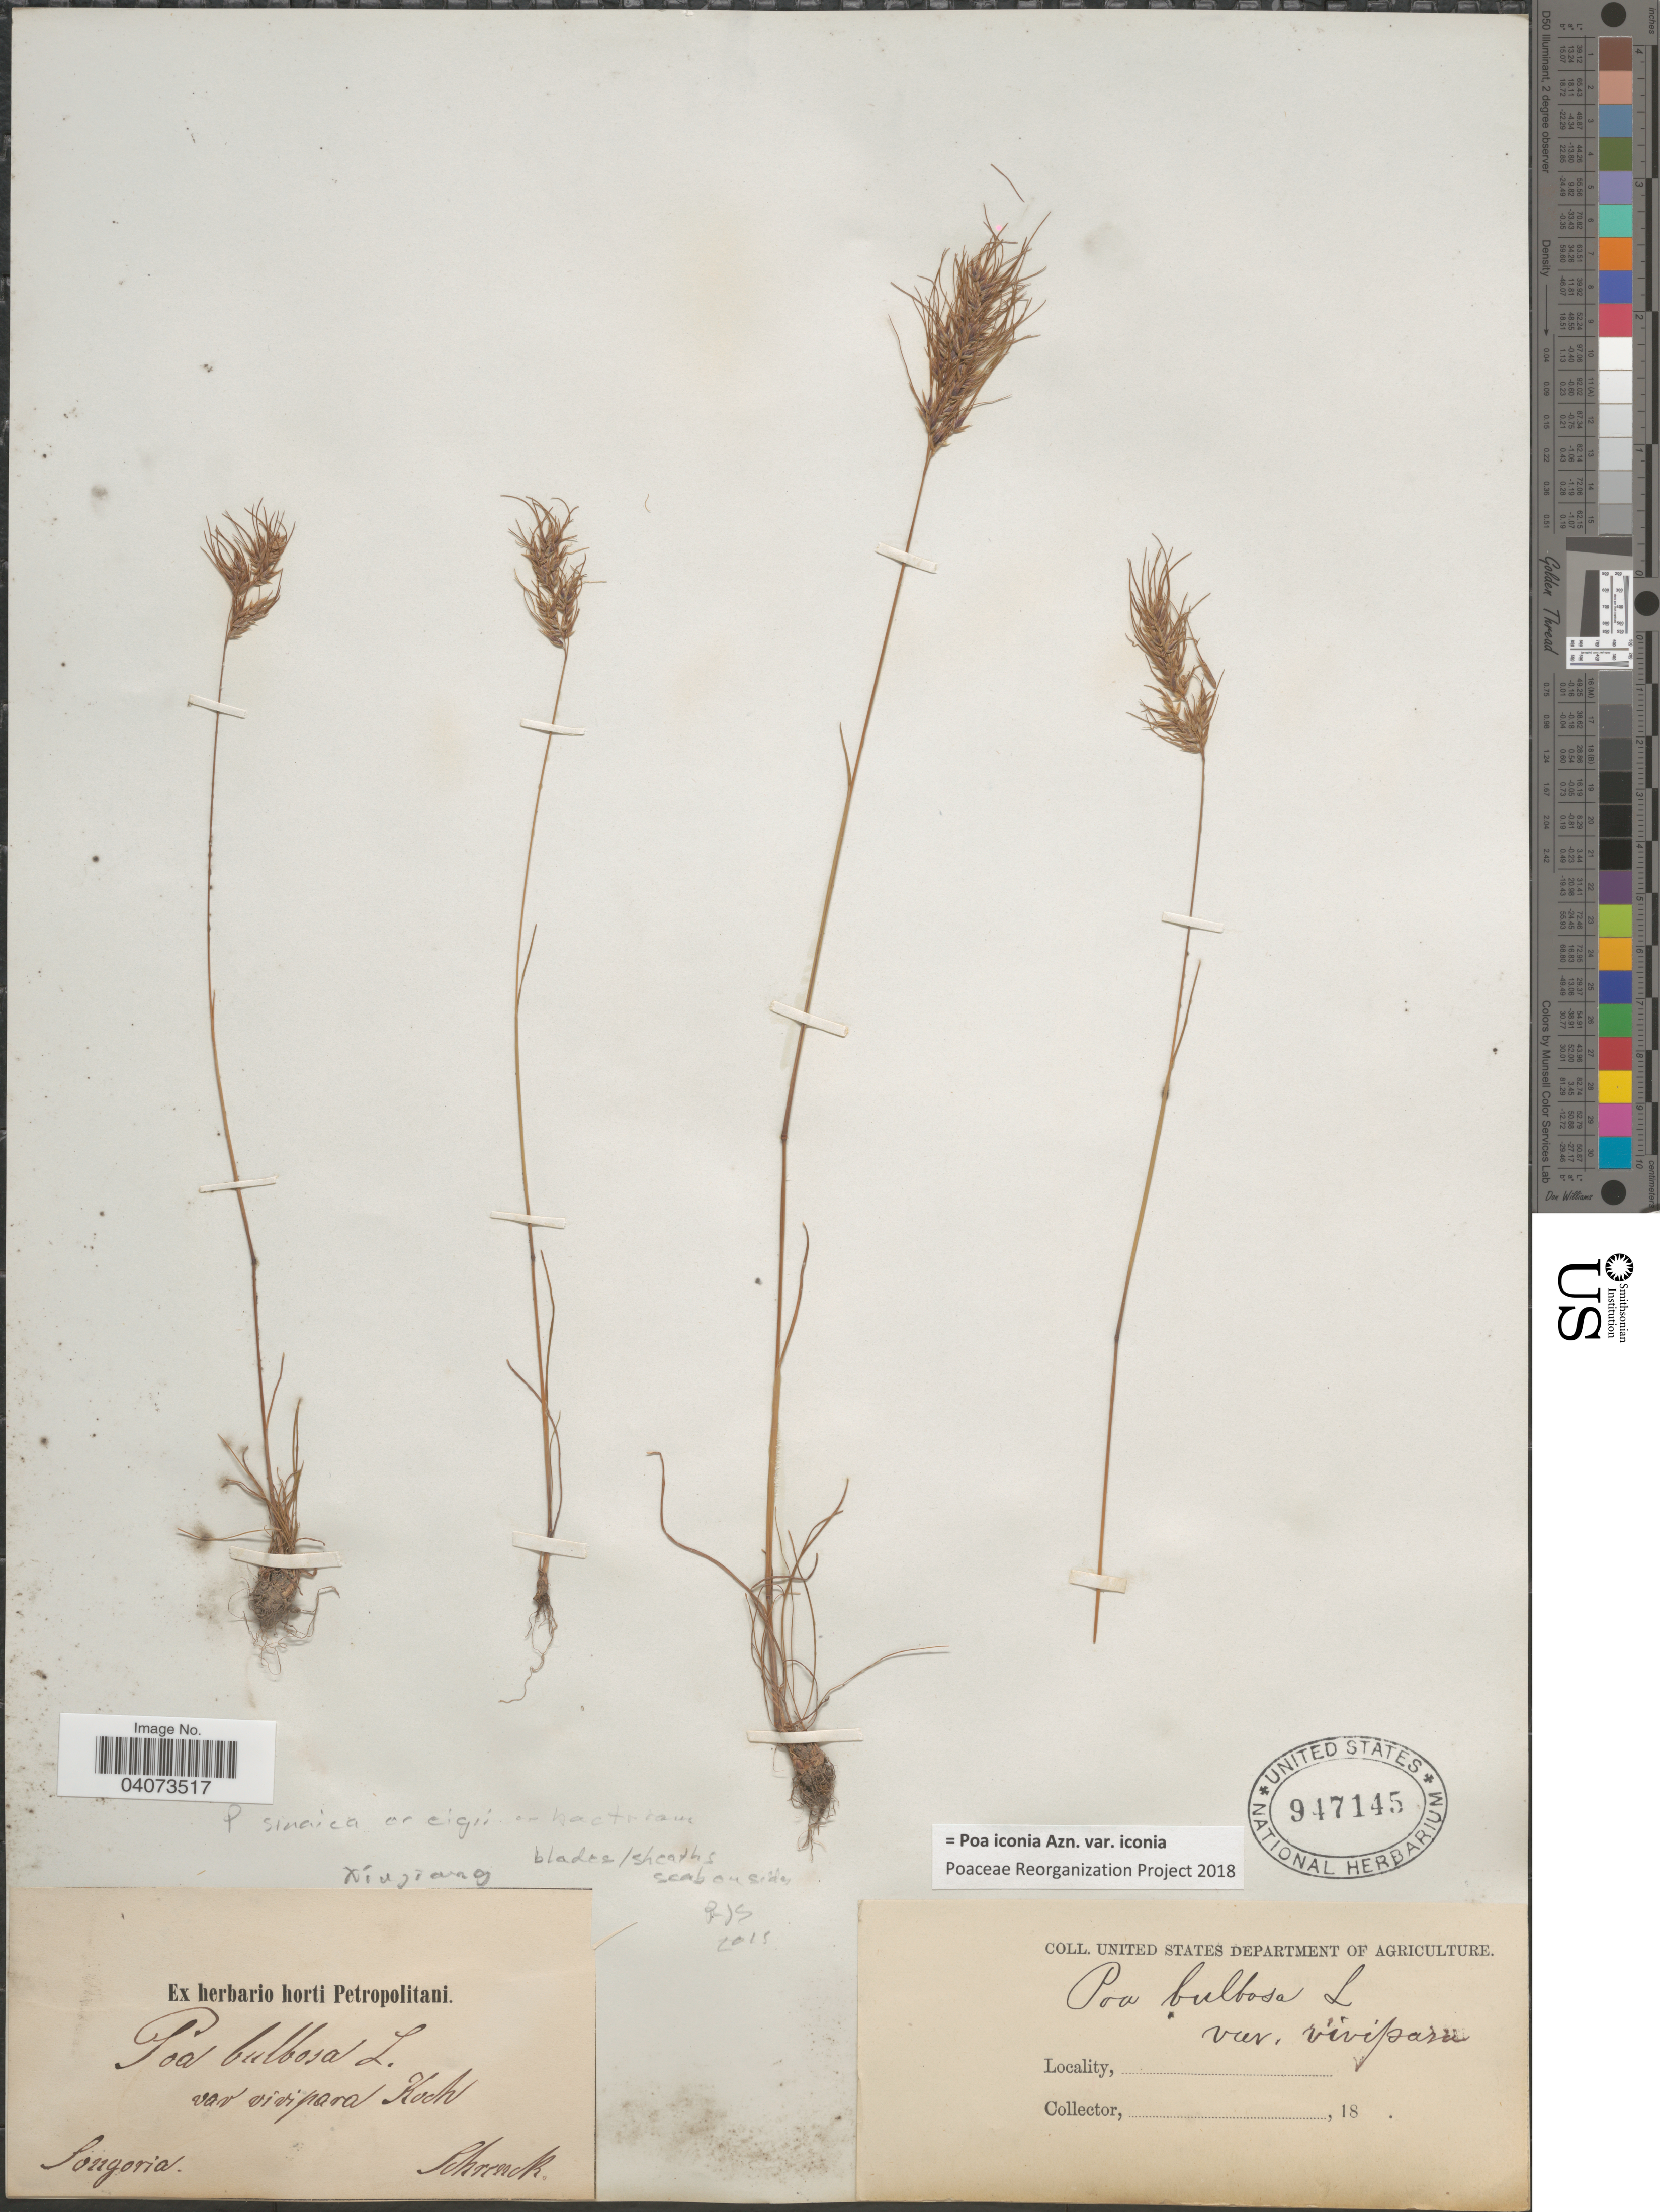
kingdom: Plantae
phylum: Tracheophyta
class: Liliopsida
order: Poales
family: Poaceae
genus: Poa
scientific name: Poa bulbosa subsp. bulbosa var. vivipara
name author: Koeler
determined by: Soreng, Robert J., Research Associate (BOT), Smithsonian Institution - National Museum of Natural History (UNITED STATES)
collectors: A.G. Schrenk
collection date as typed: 18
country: Kyrgyzstan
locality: Songoria.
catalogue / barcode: US 947145